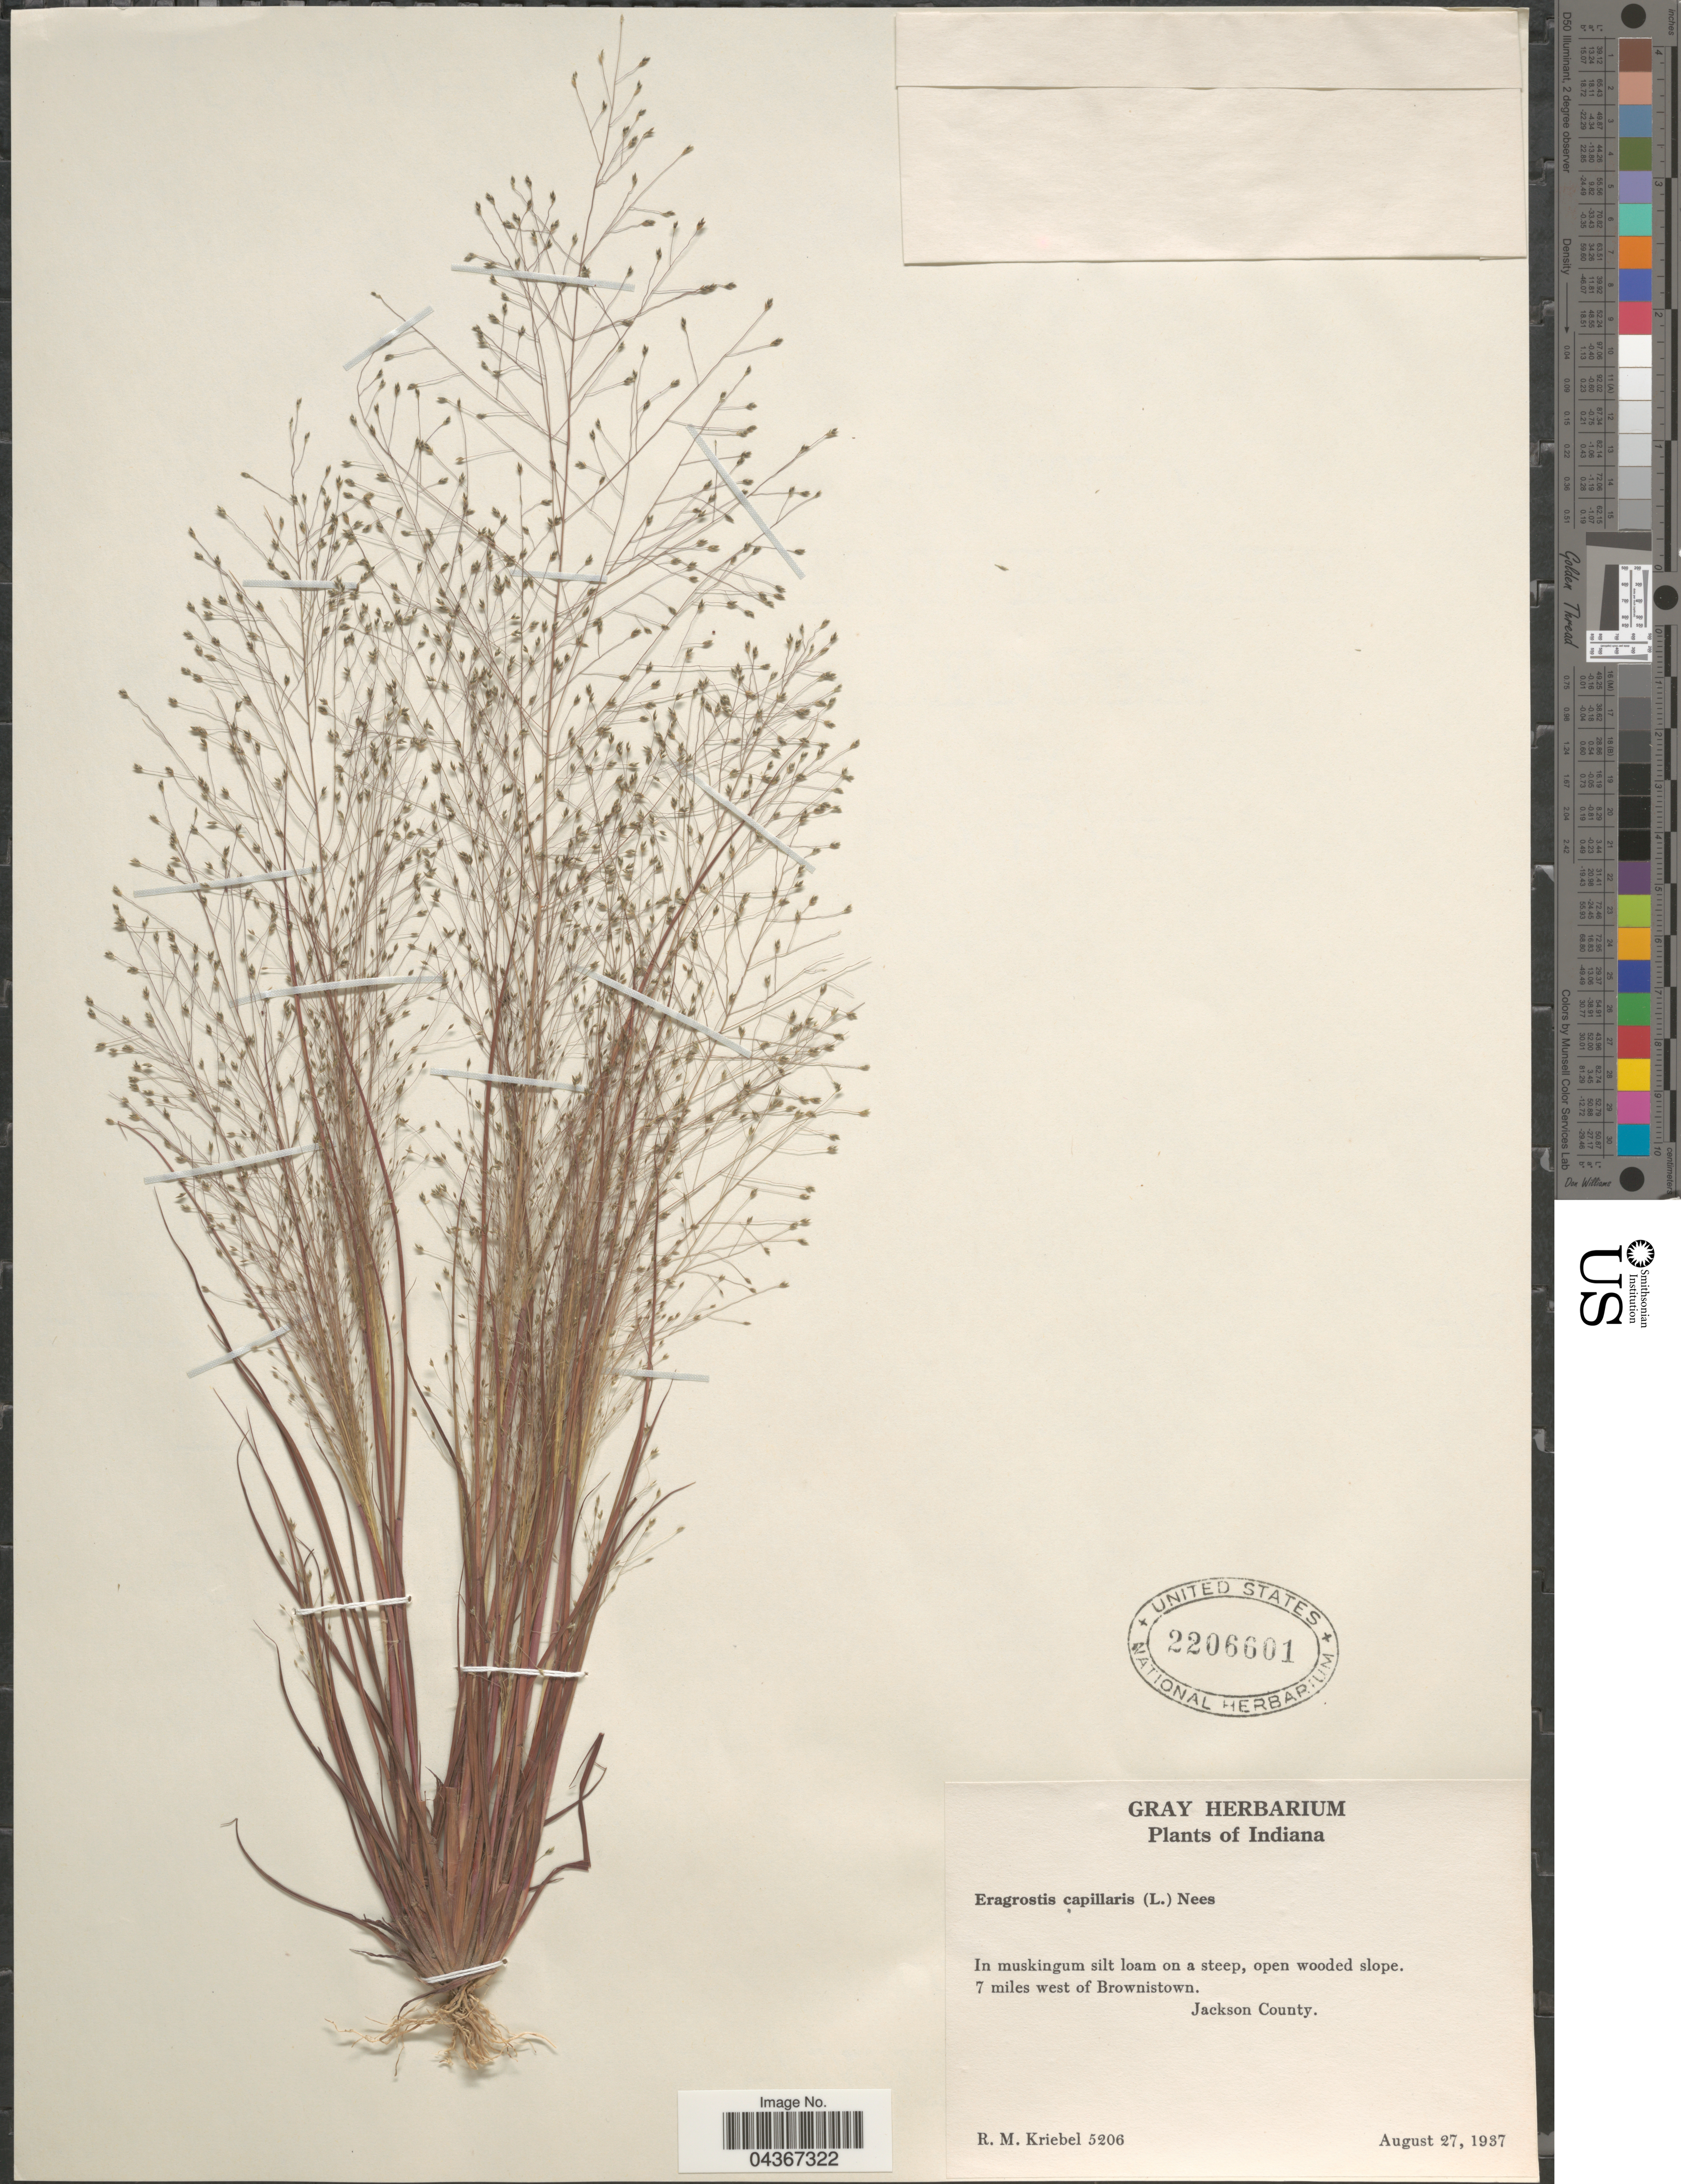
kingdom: Plantae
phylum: Tracheophyta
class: Liliopsida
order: Poales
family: Poaceae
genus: Eragrostis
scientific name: Eragrostis capillaris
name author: (L.) Nees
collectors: R. M. Kriebel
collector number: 5206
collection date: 1937-08-27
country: United States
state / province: Indiana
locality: On a steep, open wooded slope. 7 miles west of Brownistown. Jackson County.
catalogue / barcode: US 2206601